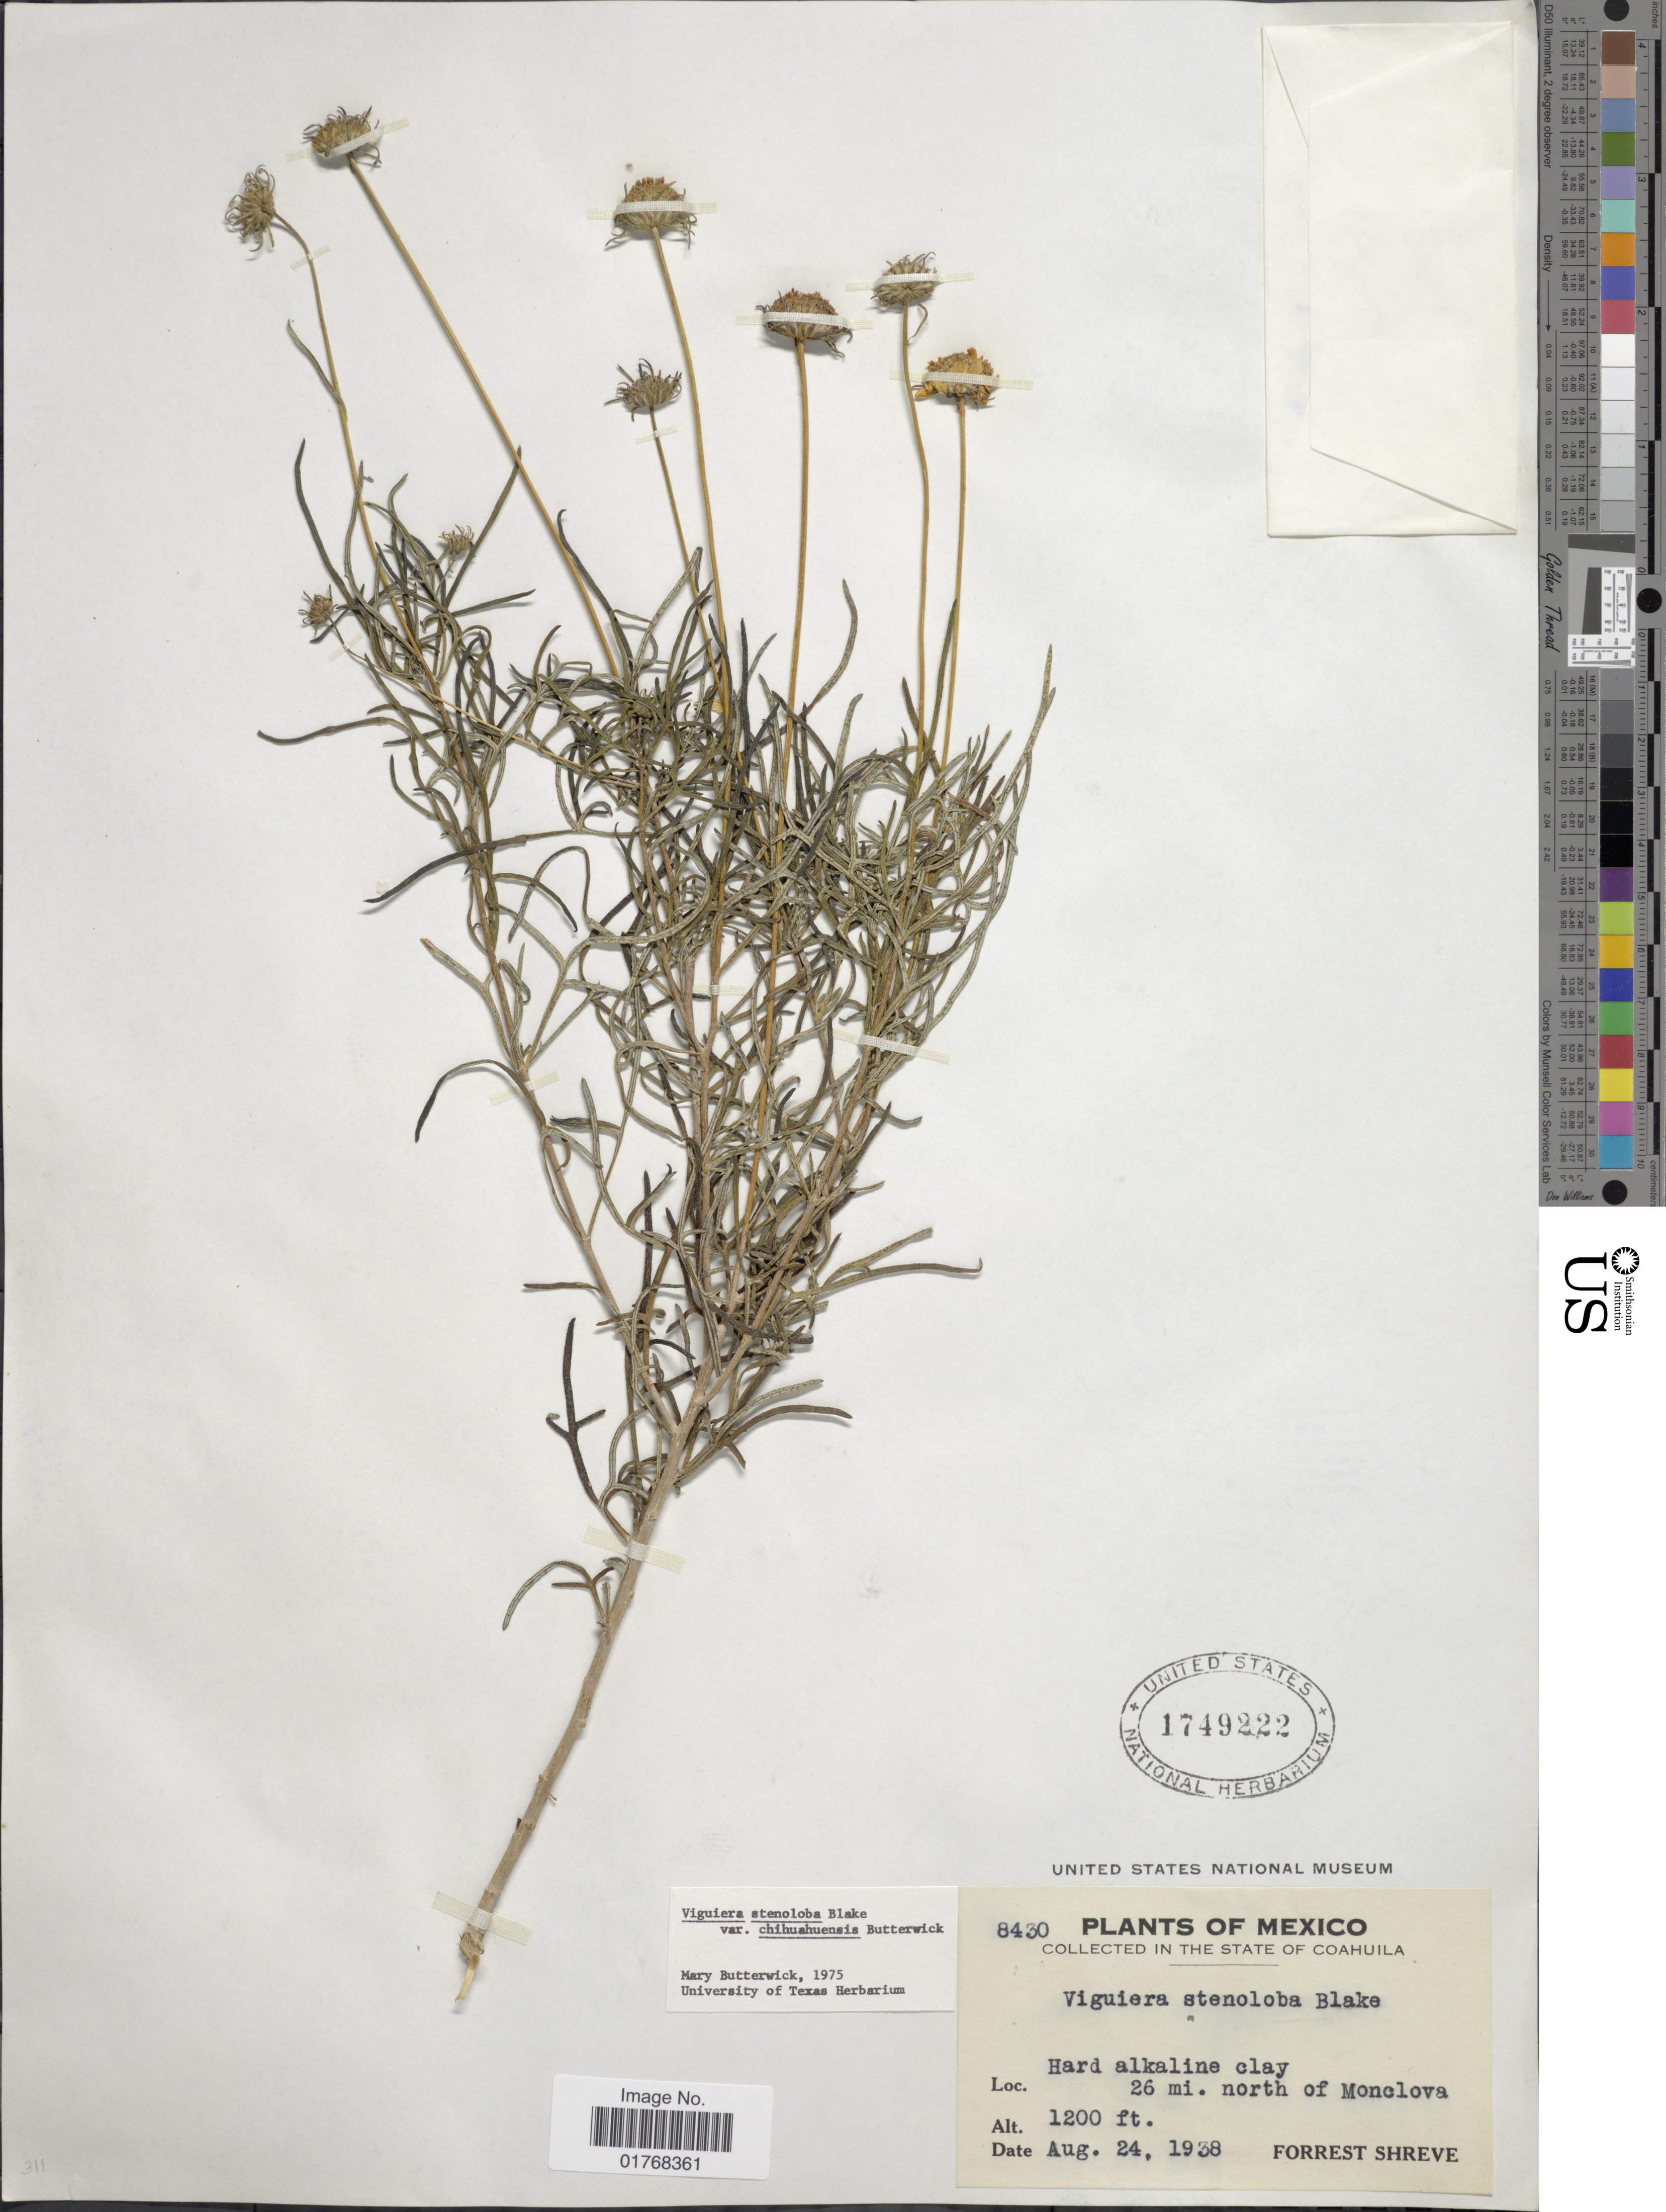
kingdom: Plantae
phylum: Tracheophyta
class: Magnoliopsida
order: Asterales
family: Asteraceae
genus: Viguiera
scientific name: Viguiera stenoloba var. chihuahuensis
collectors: F. Shreve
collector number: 8430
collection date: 1938-08-24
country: Mexico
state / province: Coahuila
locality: Hard alkaline clay 26 mi north of Monclova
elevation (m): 366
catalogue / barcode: US 1749222